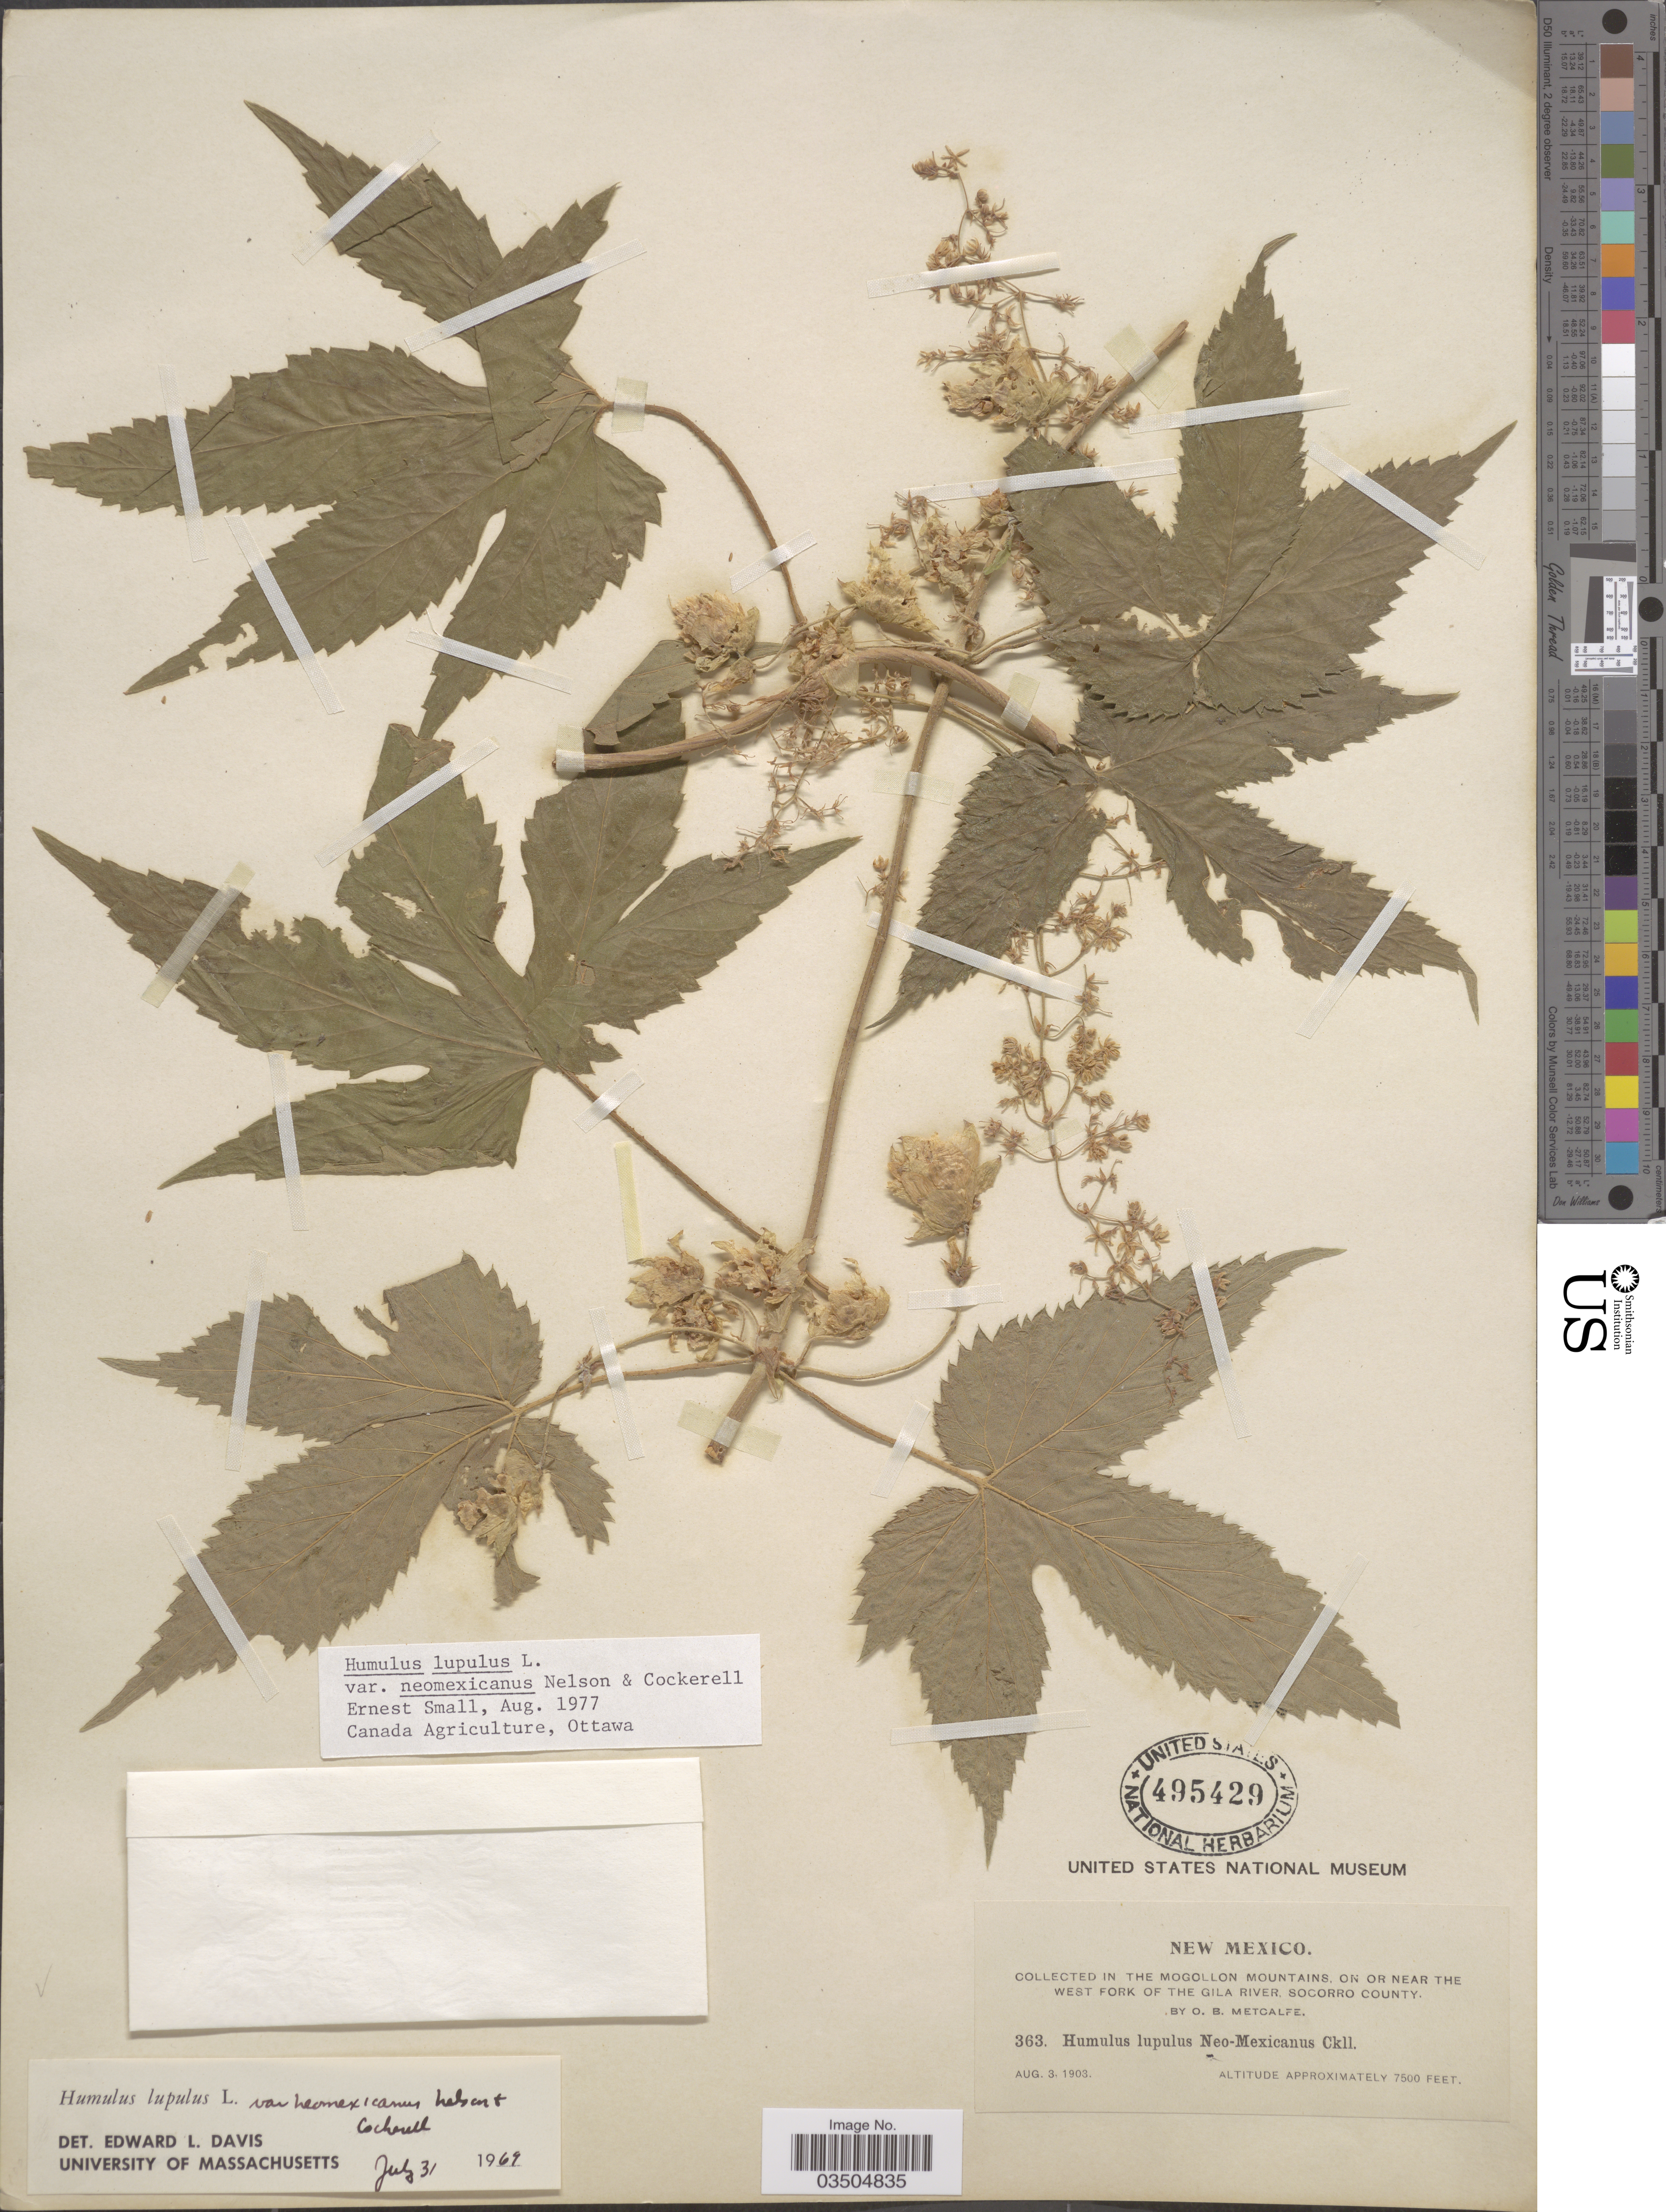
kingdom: Plantae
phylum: Tracheophyta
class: Magnoliopsida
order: Rosales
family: Cannabaceae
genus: Humulus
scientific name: Humulus neomexicanus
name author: (A. Nelson & Cockerell) Rydb.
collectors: O. B. Metcalfe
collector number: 363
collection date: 1903-08-03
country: United States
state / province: New Mexico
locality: In the Mogollon Mountains, on or near the West Fork of the Gila River, Socorro County.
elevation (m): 2286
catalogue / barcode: US 495429